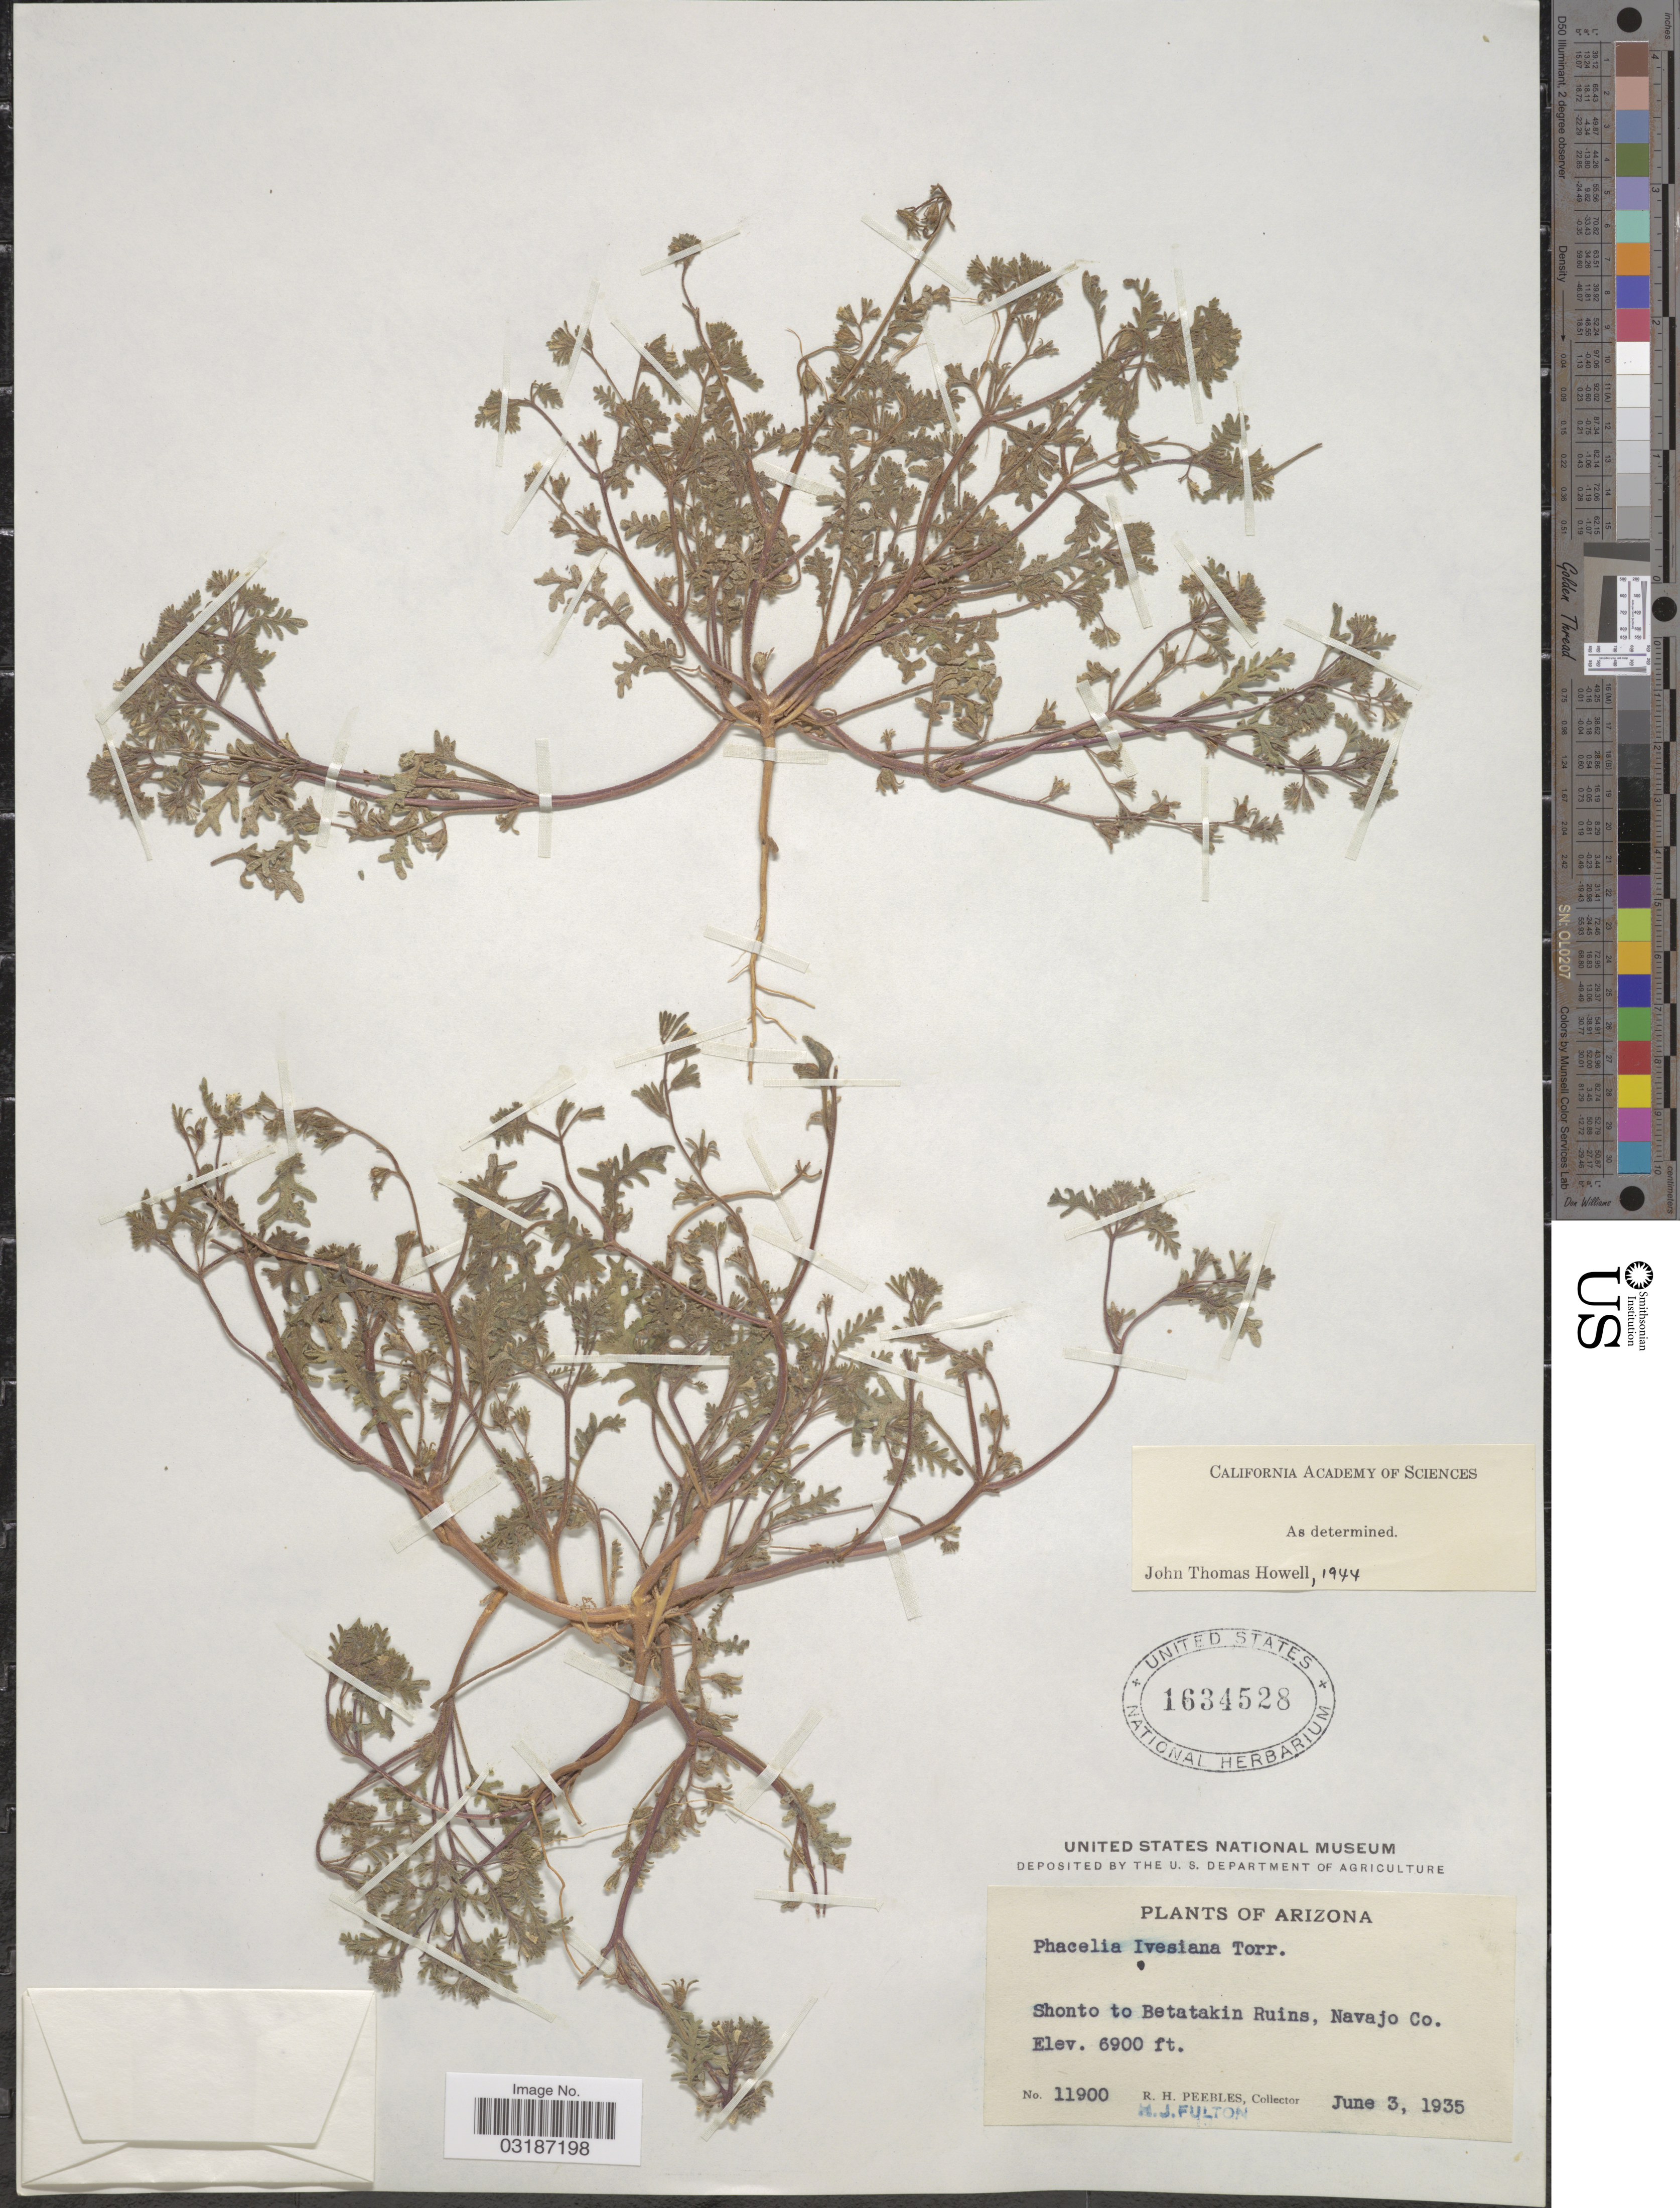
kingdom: Plantae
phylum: Tracheophyta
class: Magnoliopsida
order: Boraginales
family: Hydrophyllaceae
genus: Phacelia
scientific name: Phacelia ivesiana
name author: Torr.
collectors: R. H. Peebles & H. Fulton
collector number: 11900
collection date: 1935-06-03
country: United States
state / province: Arizona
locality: Shonto to Betatakin Ruins, Navajo Co.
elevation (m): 2103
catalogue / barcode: US 1634528